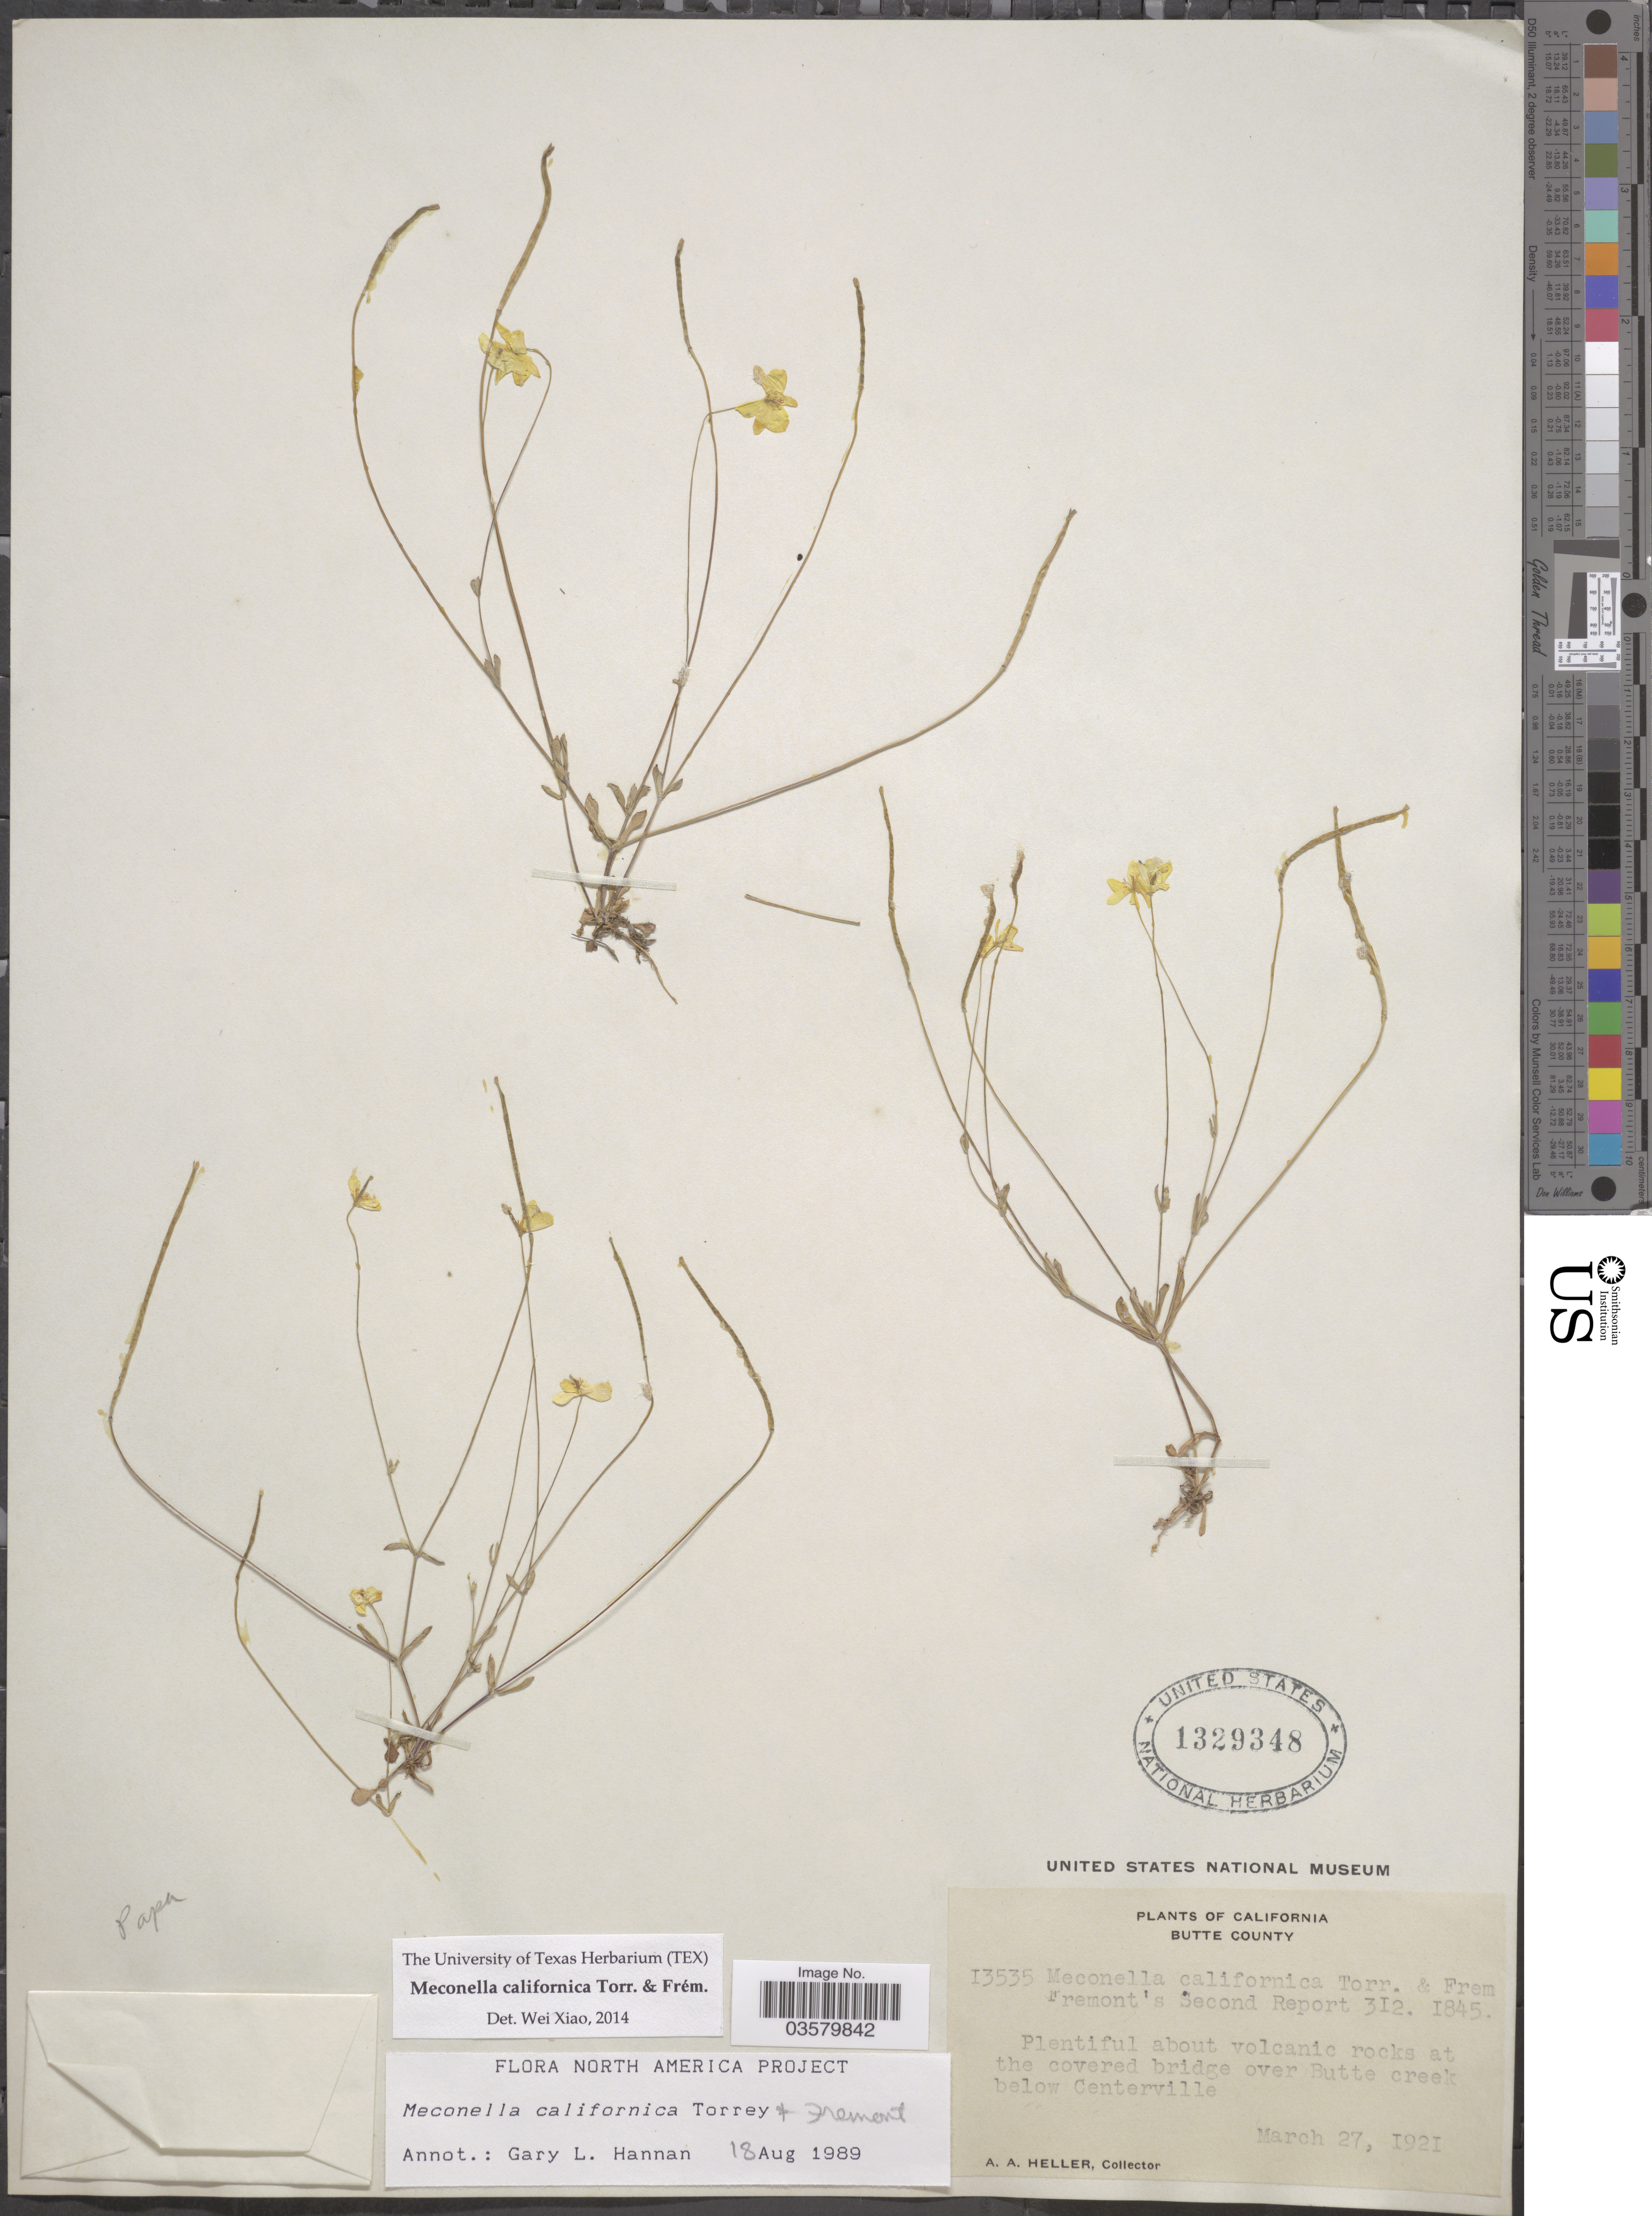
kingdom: Plantae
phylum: Tracheophyta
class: Magnoliopsida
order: Ranunculales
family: Papaveraceae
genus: Meconella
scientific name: Meconella californica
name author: Torr. & Frém.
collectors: A. A. Heller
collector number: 13535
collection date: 1921-03-27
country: United States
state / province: California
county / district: Butte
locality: Butte County. At the covered bridge over Butte creek below Centerville.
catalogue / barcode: US 1329348